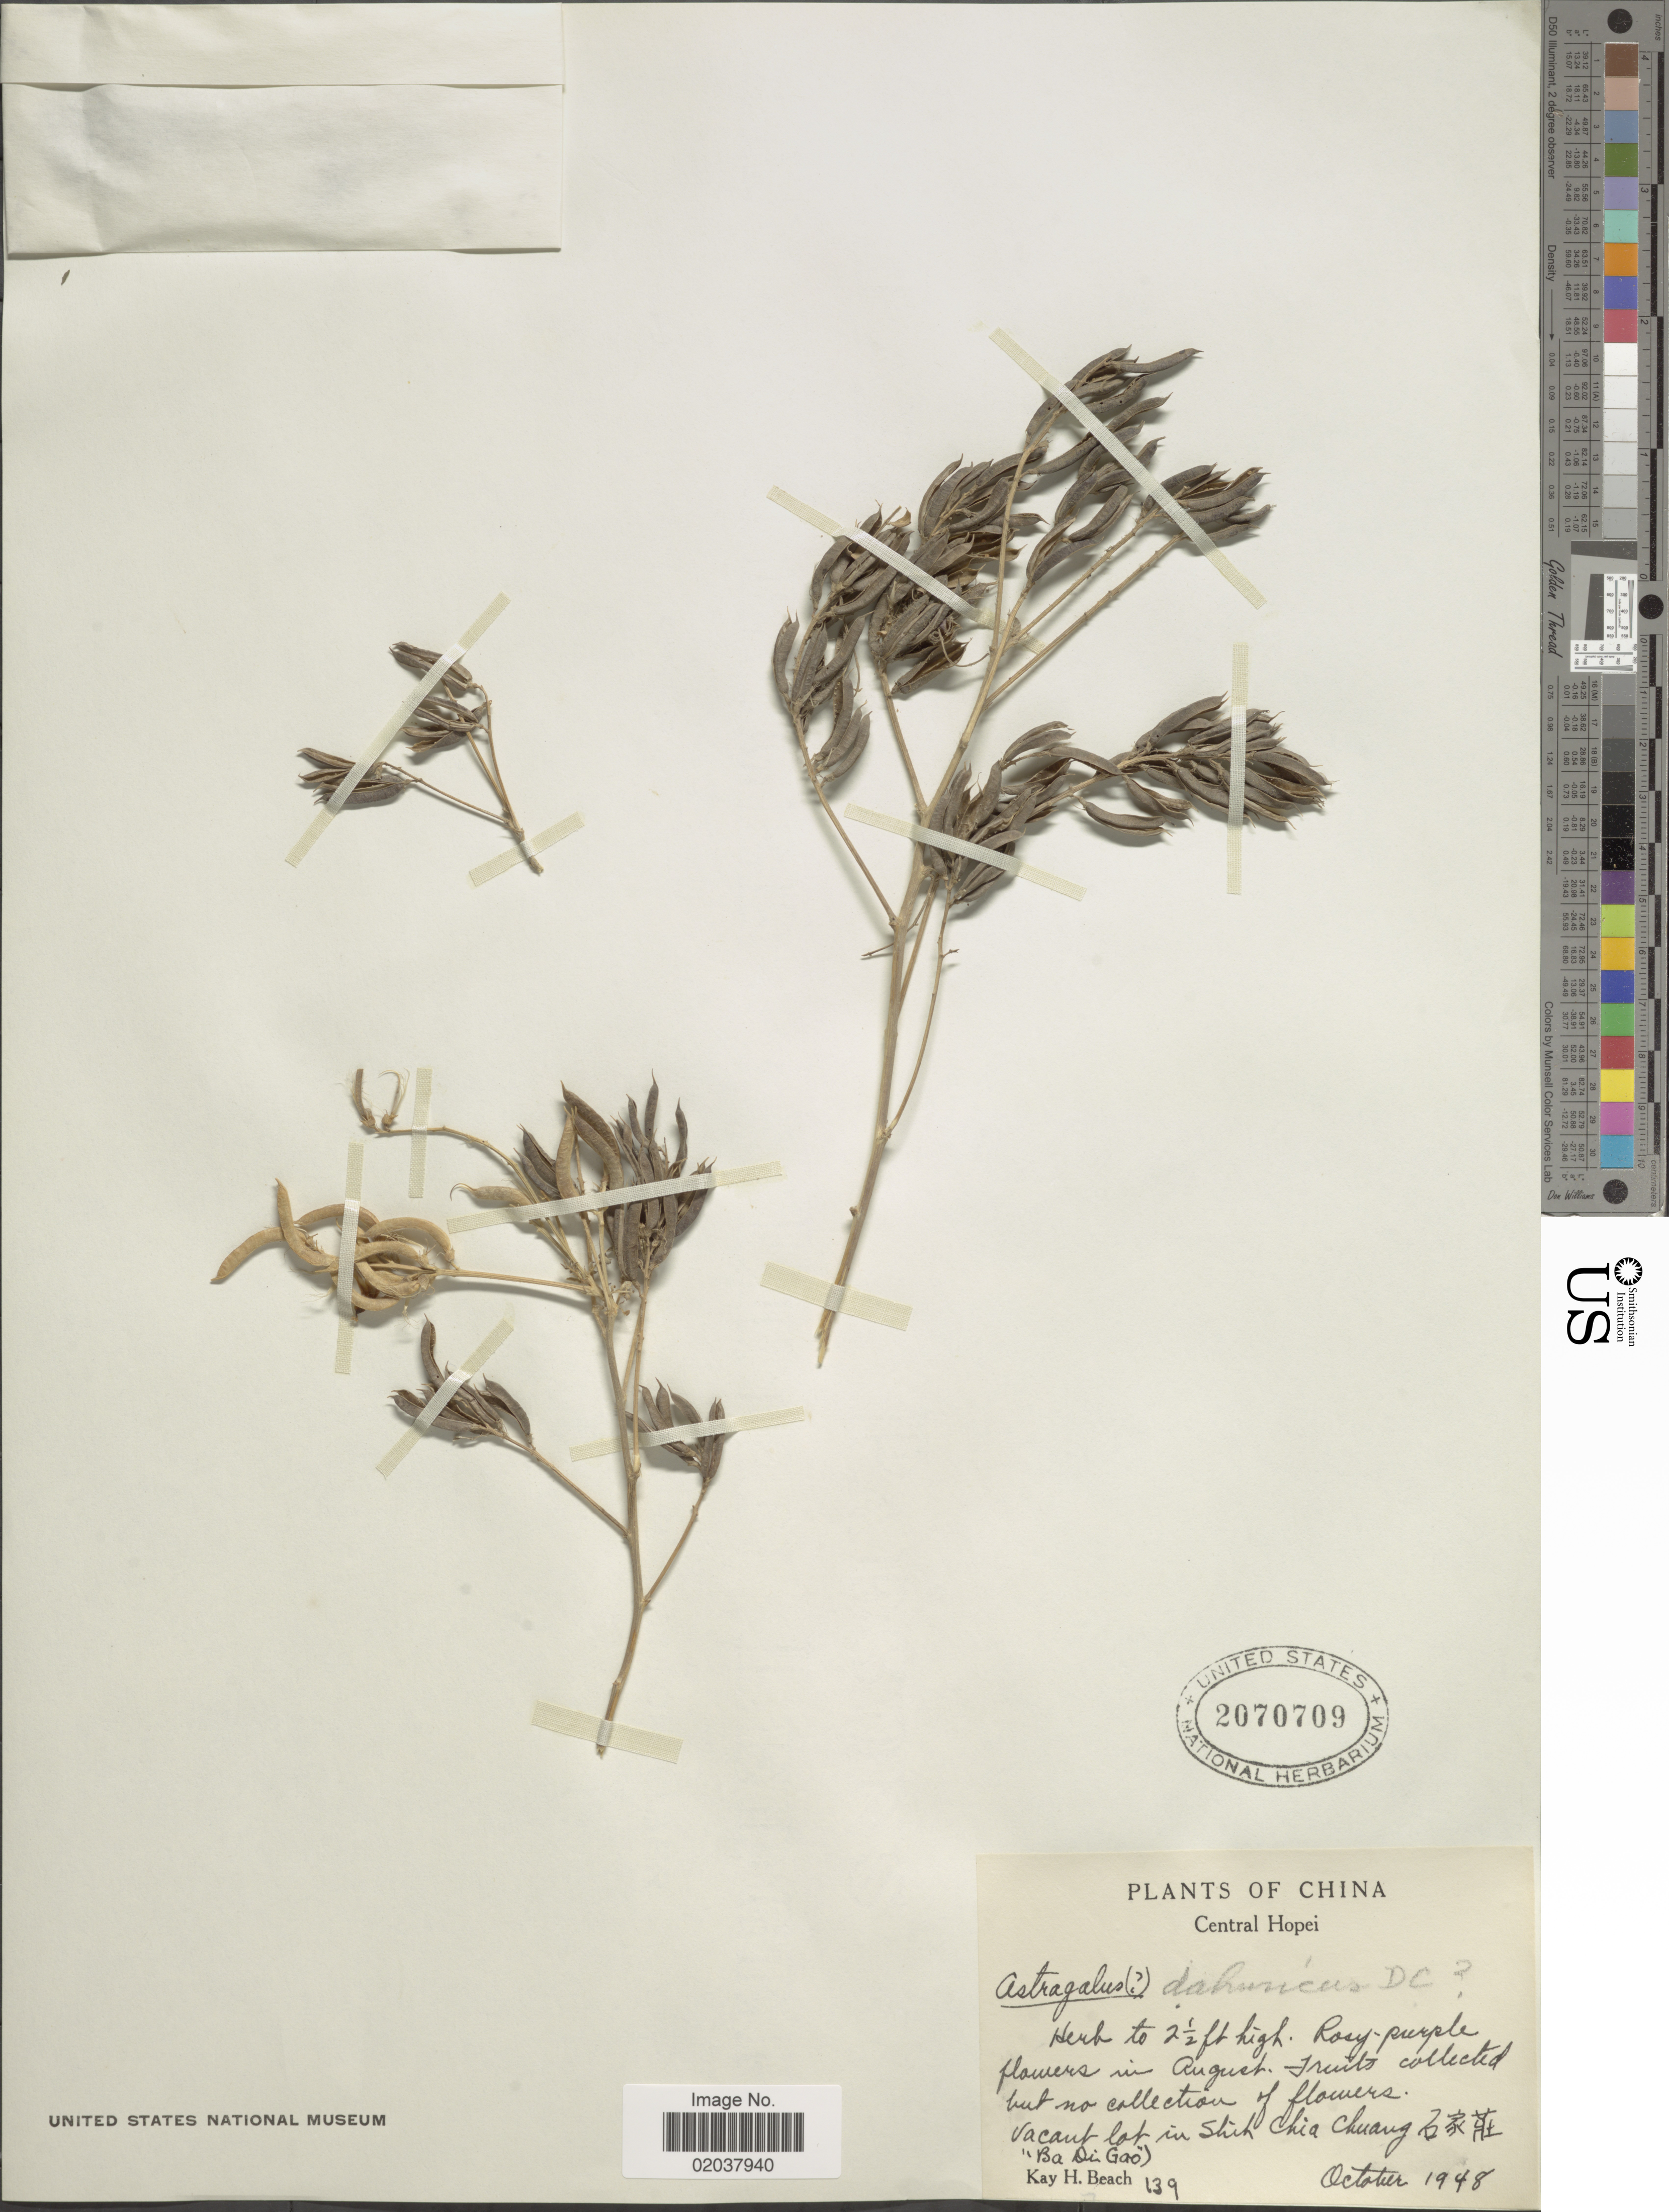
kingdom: Plantae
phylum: Tracheophyta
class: Magnoliopsida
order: Fabales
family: Fabaceae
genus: Astragalus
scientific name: Astragalus dahuricus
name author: (Pall.) DC.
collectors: K. H. Beach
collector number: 139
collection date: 1948-10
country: China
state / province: Hebei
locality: ntralHopei. Vacant lot in Shih Chia Chuang ("Ba Din Gao")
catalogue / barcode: US 2070709